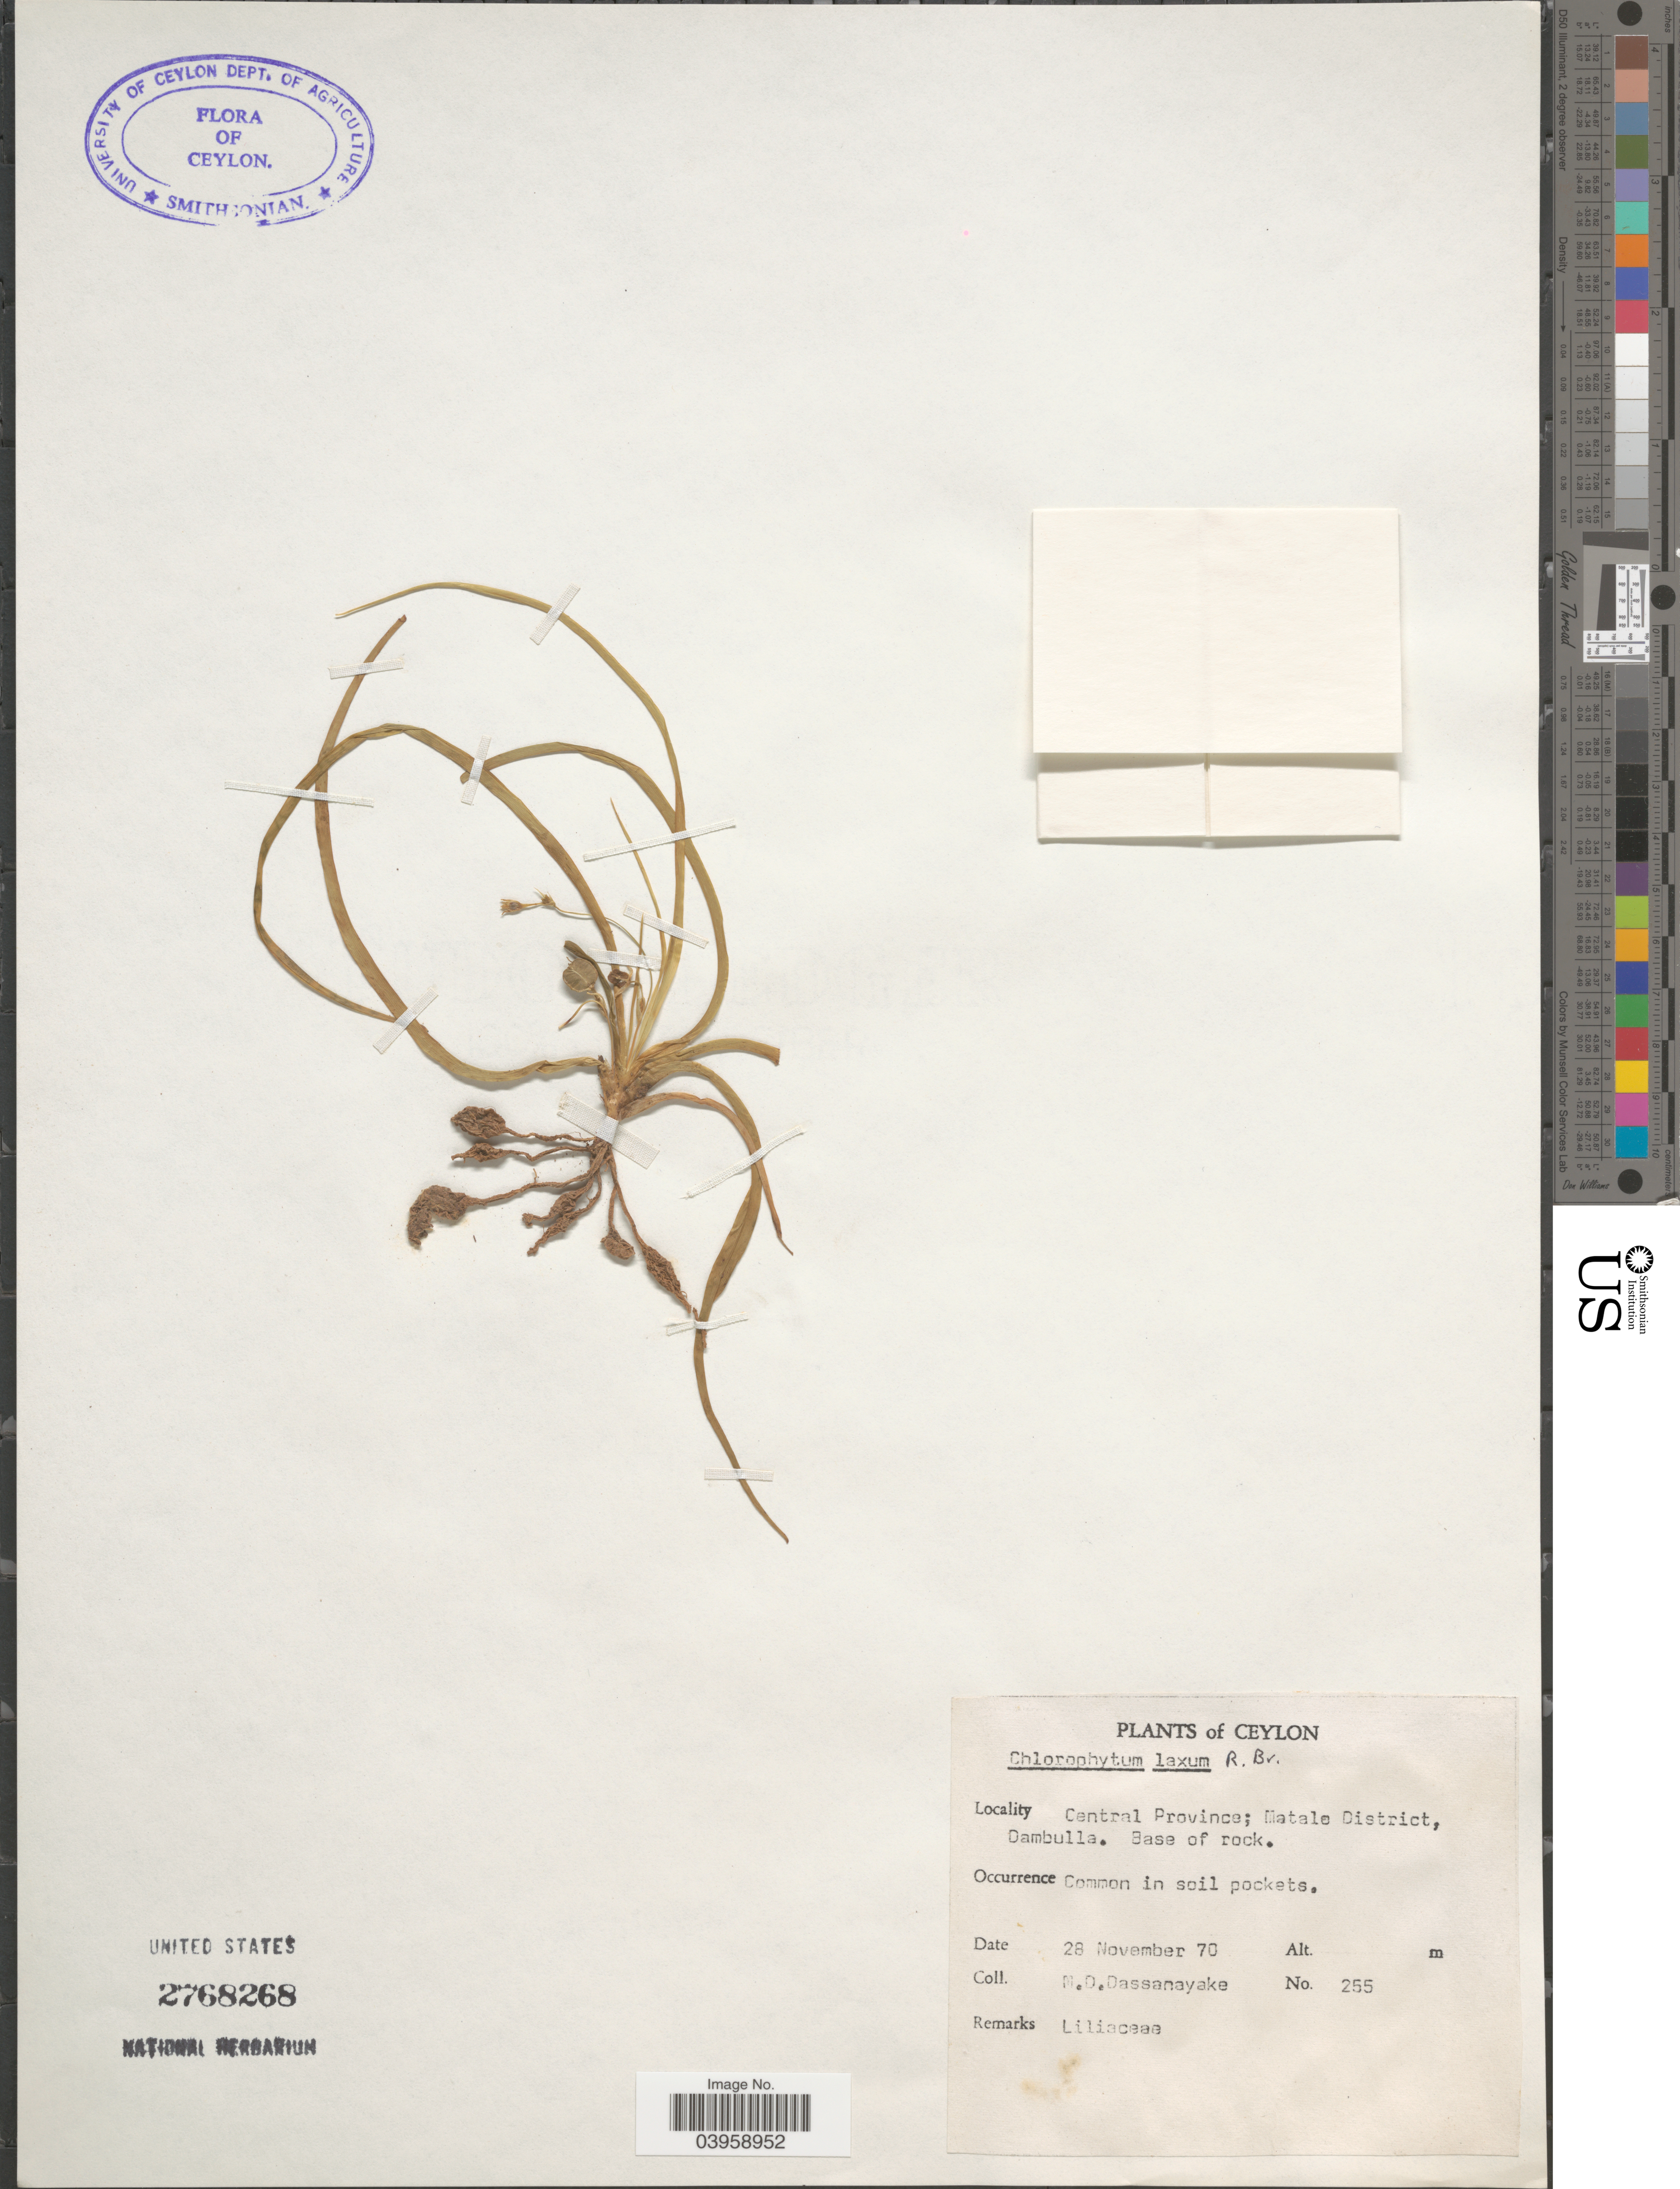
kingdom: Plantae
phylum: Tracheophyta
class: Liliopsida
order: Asparagales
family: Asparagaceae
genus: Chlorophytum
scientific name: Chlorophytum laxum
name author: R. Br.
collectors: M. D. Dassanayake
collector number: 255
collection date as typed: Transcribed d/m/y: 28/11/70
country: Sri Lanka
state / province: Central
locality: Ceylon. Matale District, Dambulla.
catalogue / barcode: US 2768268